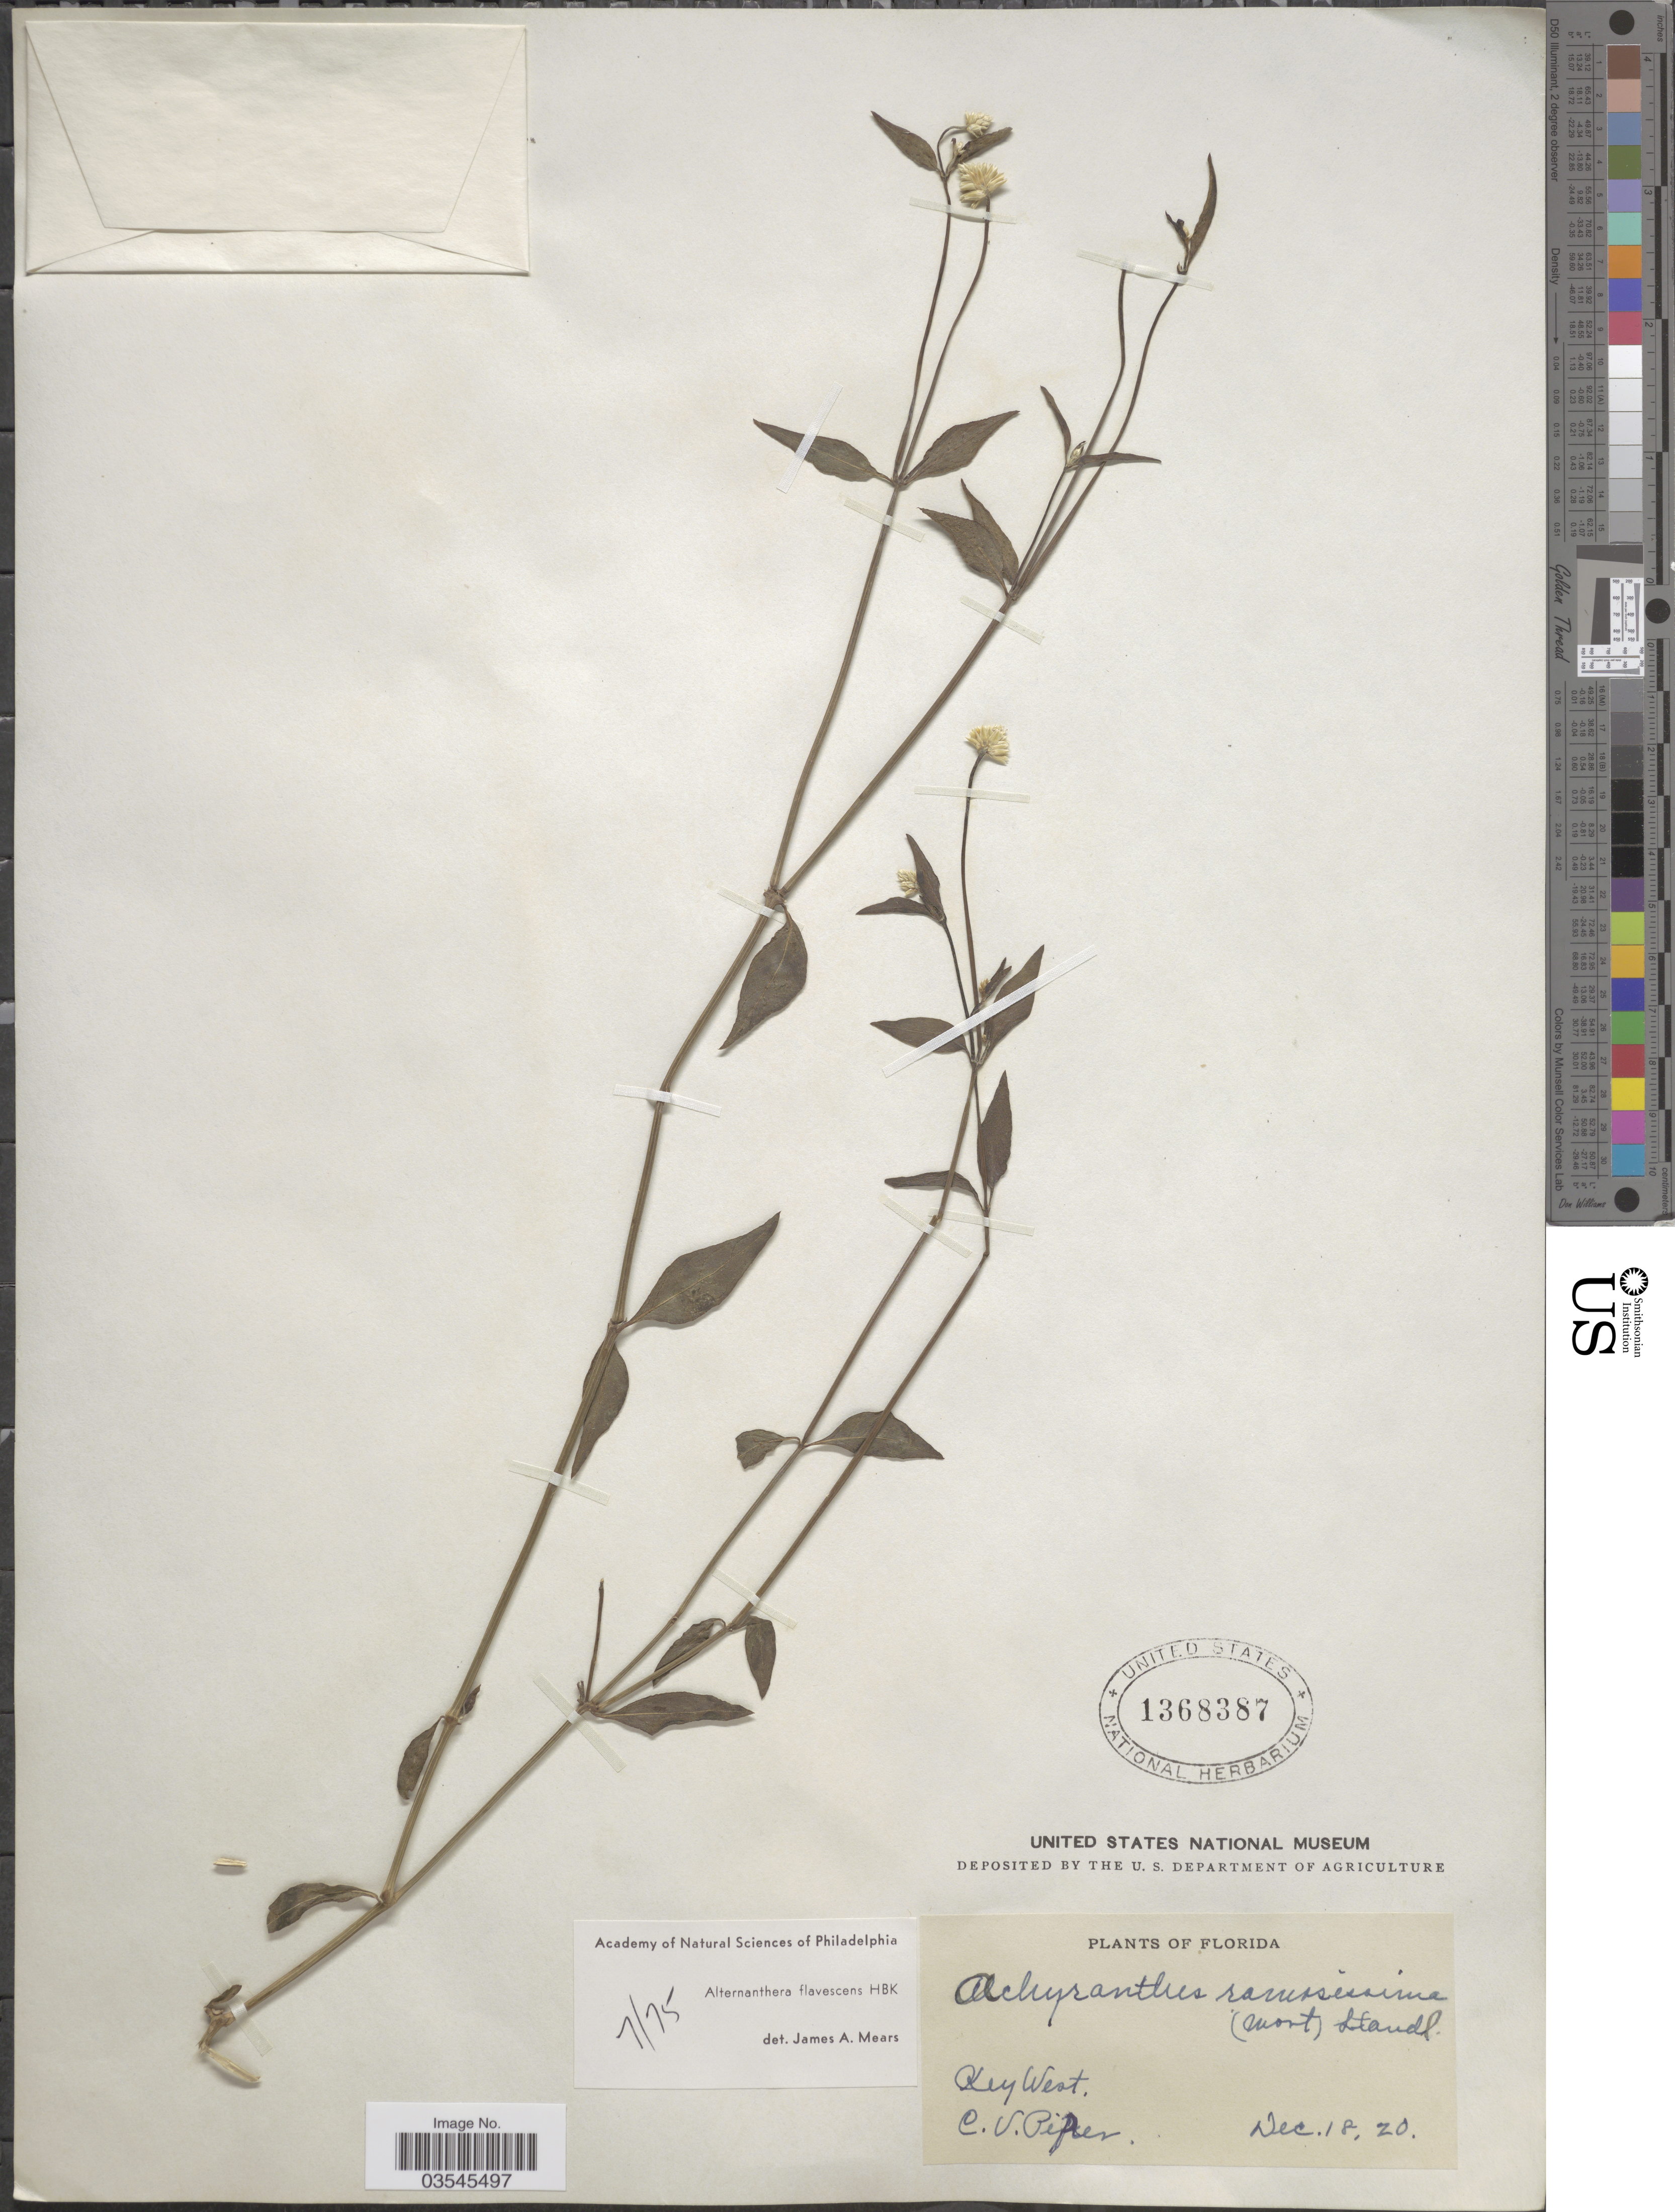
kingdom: Plantae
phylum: Tracheophyta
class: Magnoliopsida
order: Caryophyllales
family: Amaranthaceae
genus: Alternanthera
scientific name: Alternanthera flavescens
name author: Kunth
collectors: C. V. Piper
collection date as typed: Transcribed d/m/y: 18/12/20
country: United States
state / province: Florida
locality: Key West.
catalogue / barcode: US 1368387